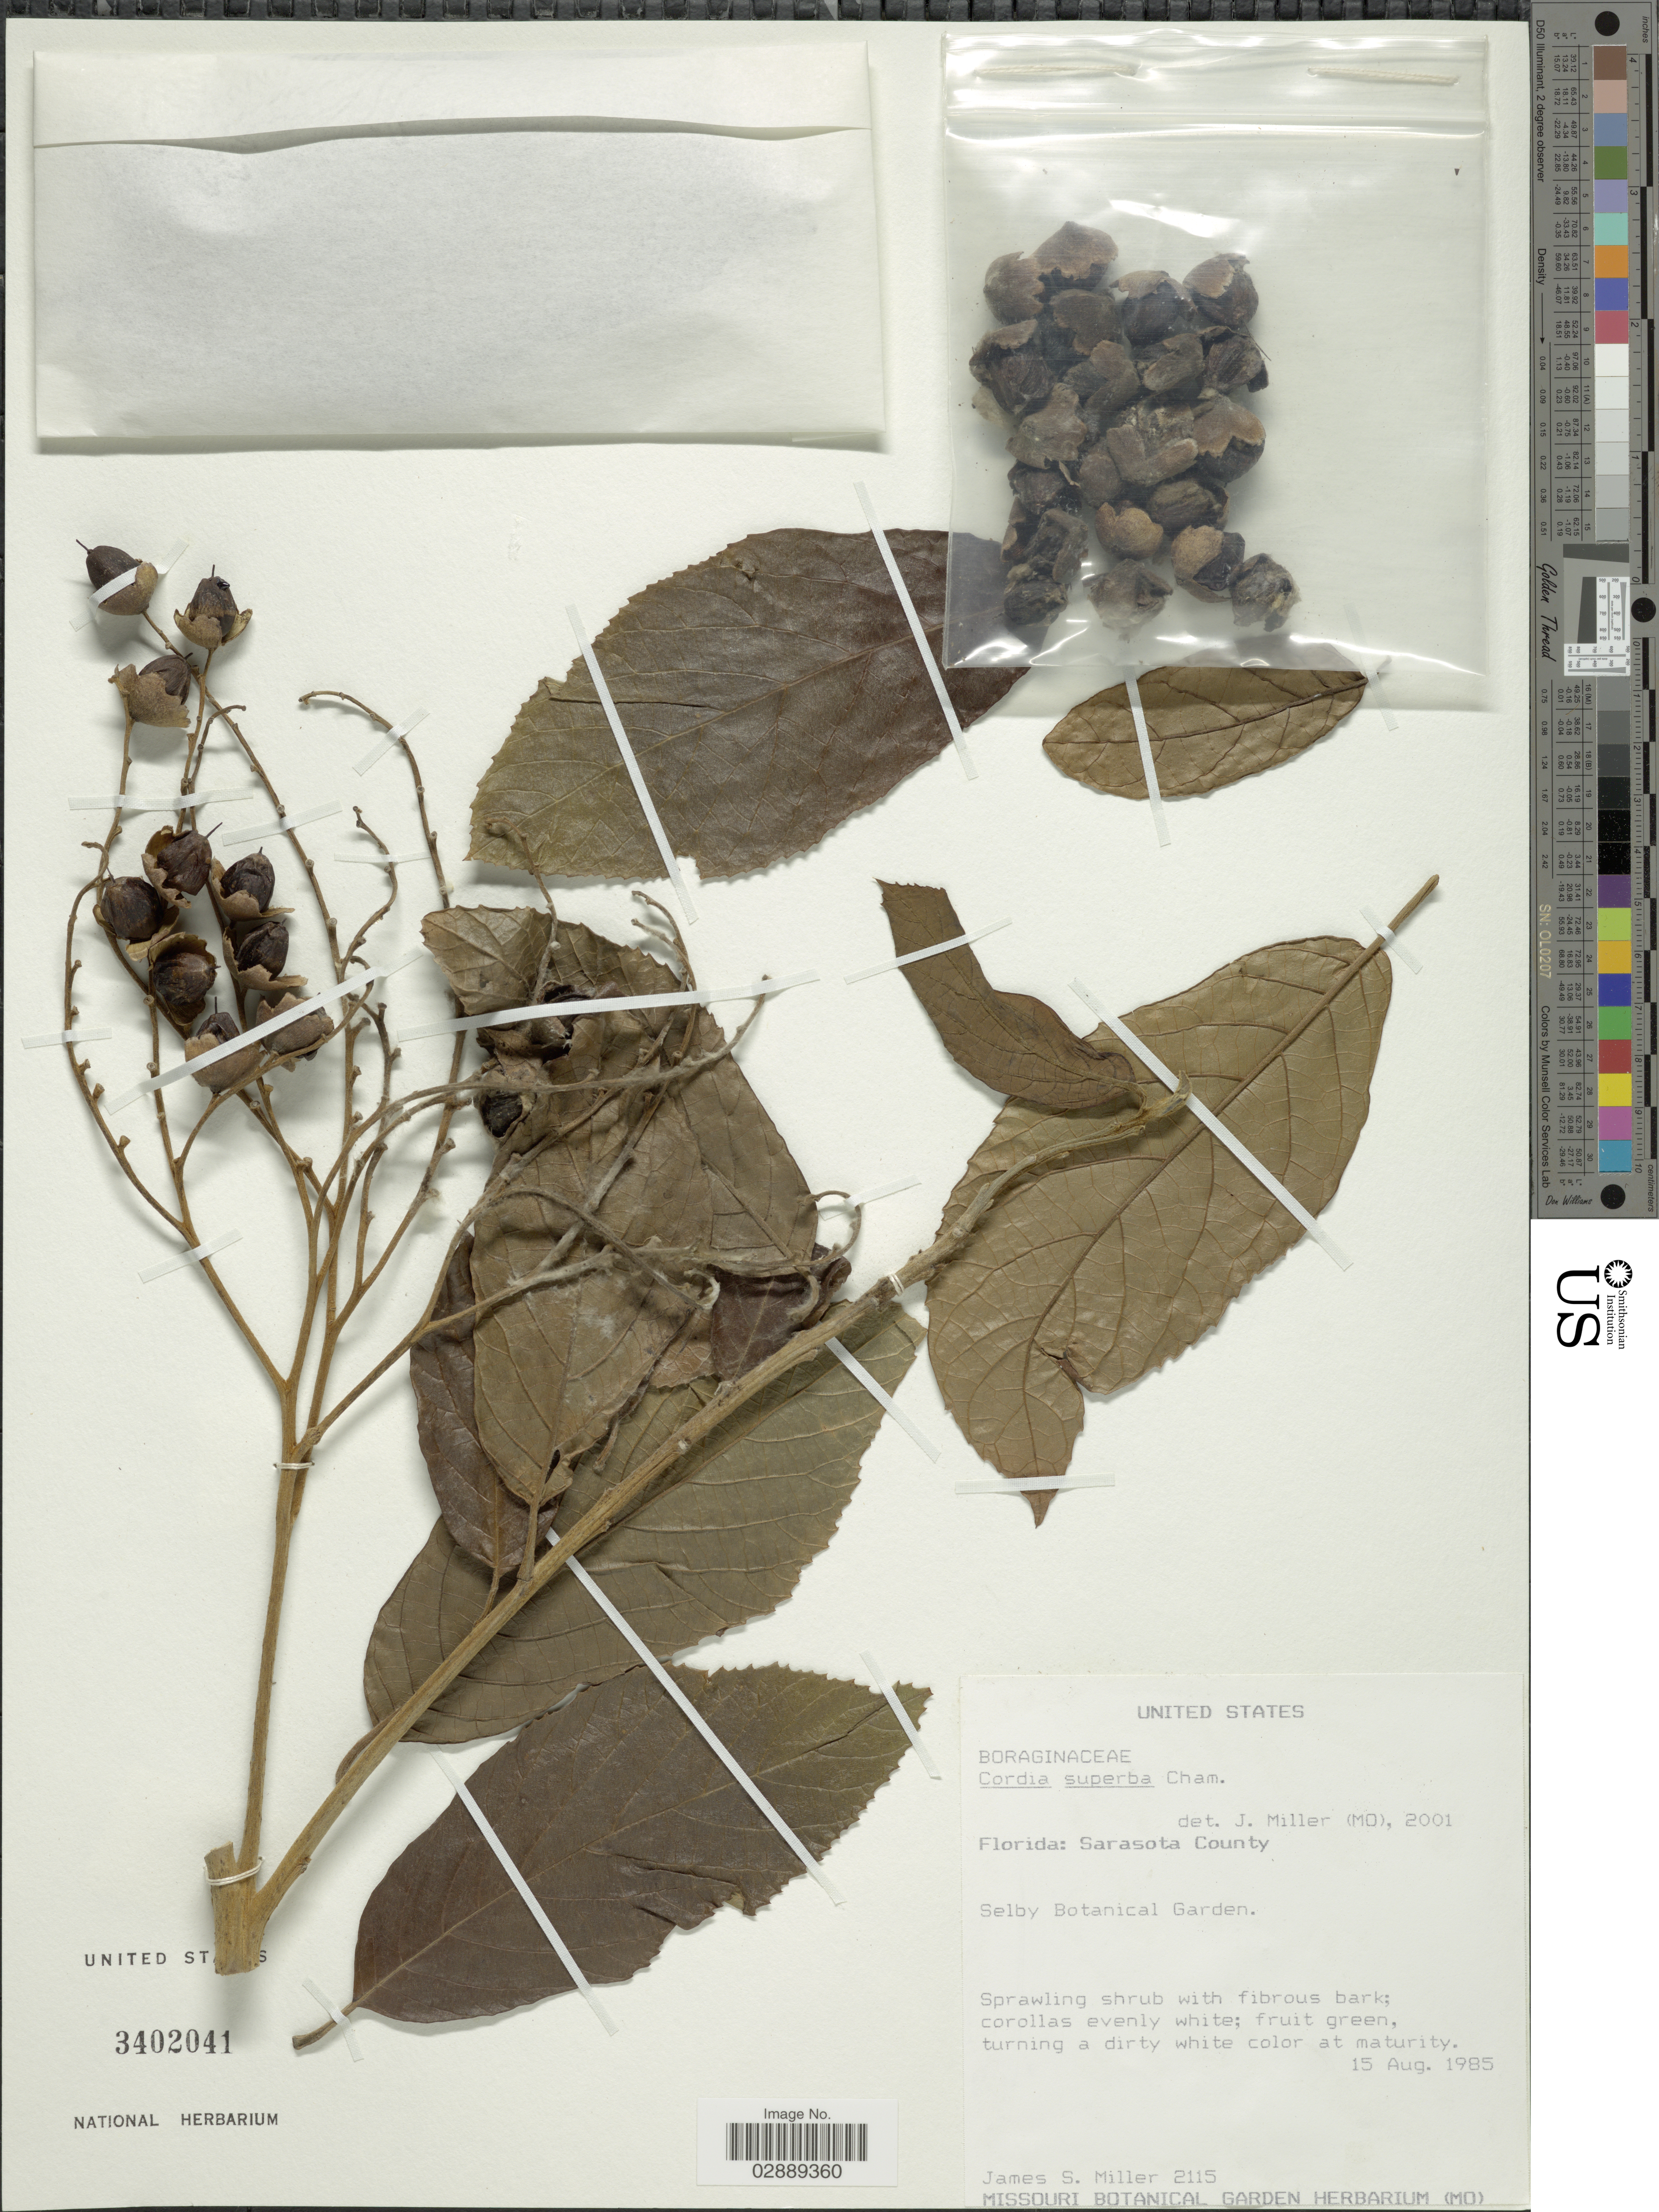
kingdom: Plantae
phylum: Tracheophyta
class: Magnoliopsida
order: Boraginales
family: Cordiaceae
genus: Cordia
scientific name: Cordia superba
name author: Cham.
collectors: J. S. Miller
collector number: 2115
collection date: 1985-08-15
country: United States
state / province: Florida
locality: Sarasota County. Selby Botanical Garden.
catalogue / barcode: US 3402041